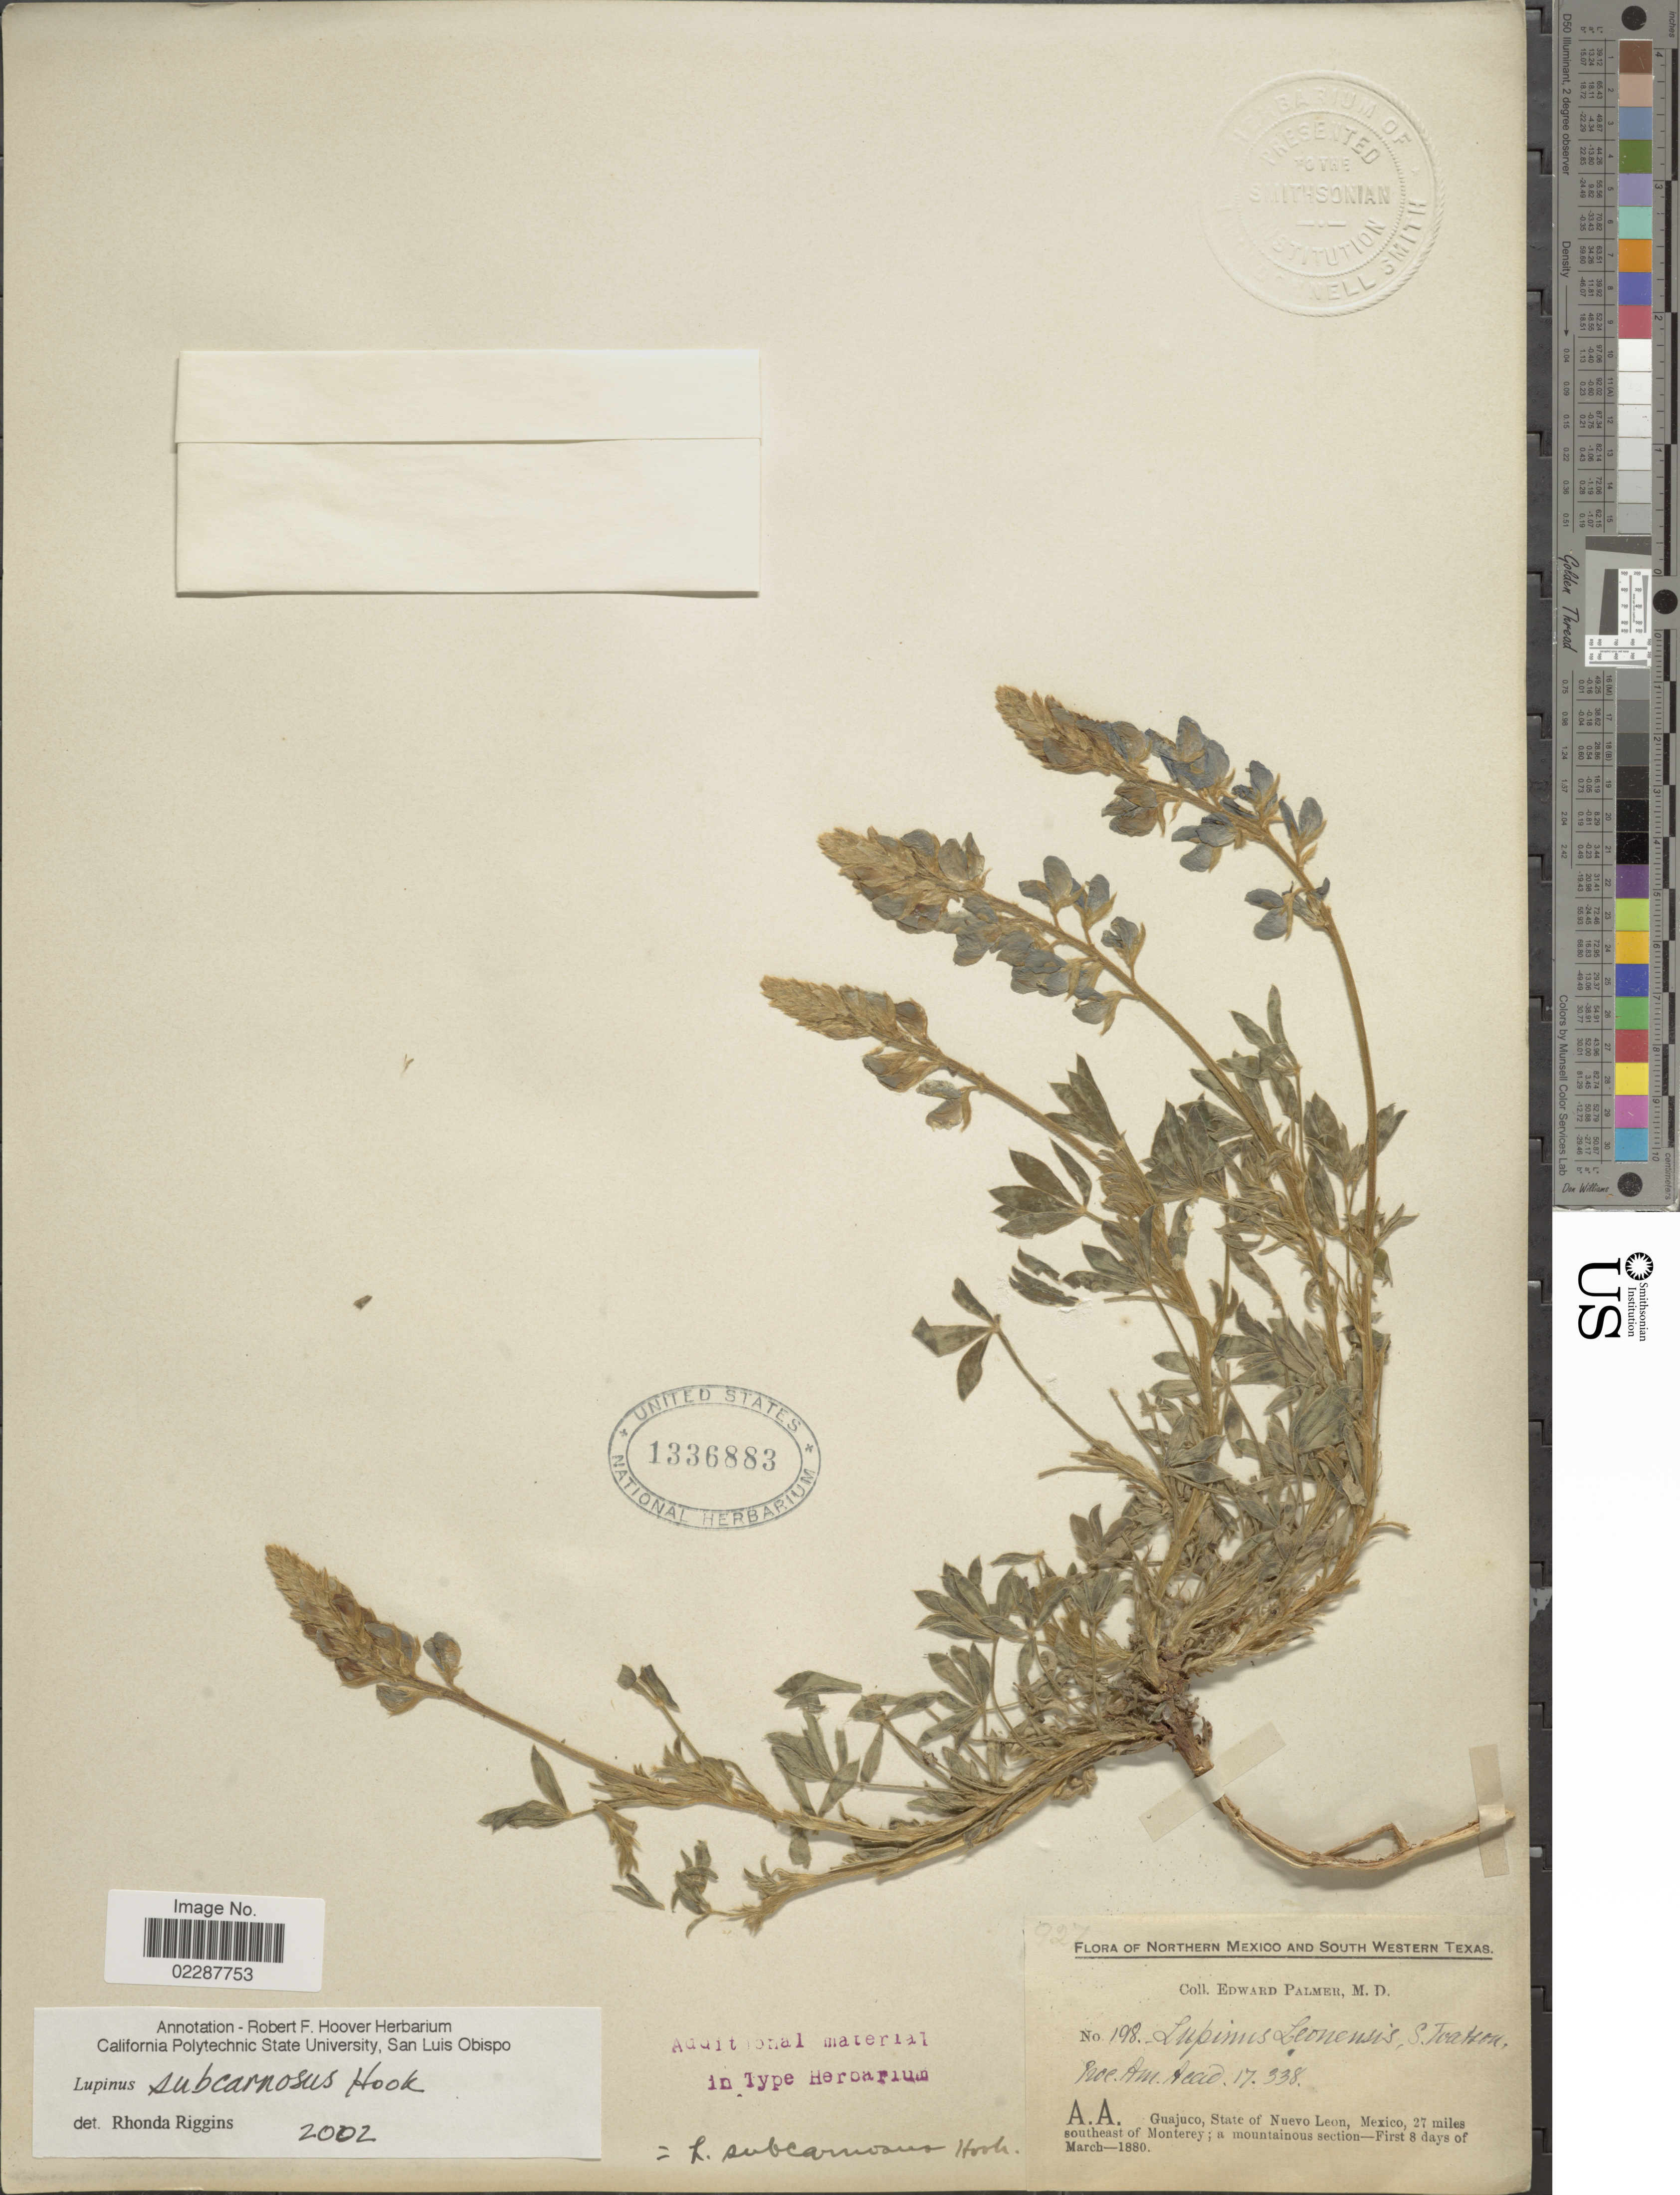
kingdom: Plantae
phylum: Tracheophyta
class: Magnoliopsida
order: Fabales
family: Fabaceae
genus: Lupinus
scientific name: Lupinus subcarnosus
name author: Hook.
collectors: E. Palmer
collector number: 198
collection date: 1880-03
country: Mexico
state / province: Nuevo León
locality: Northern Mexico and South Western Texas, Guajuco, 27 miles southeast of Monterey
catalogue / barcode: US 1336883